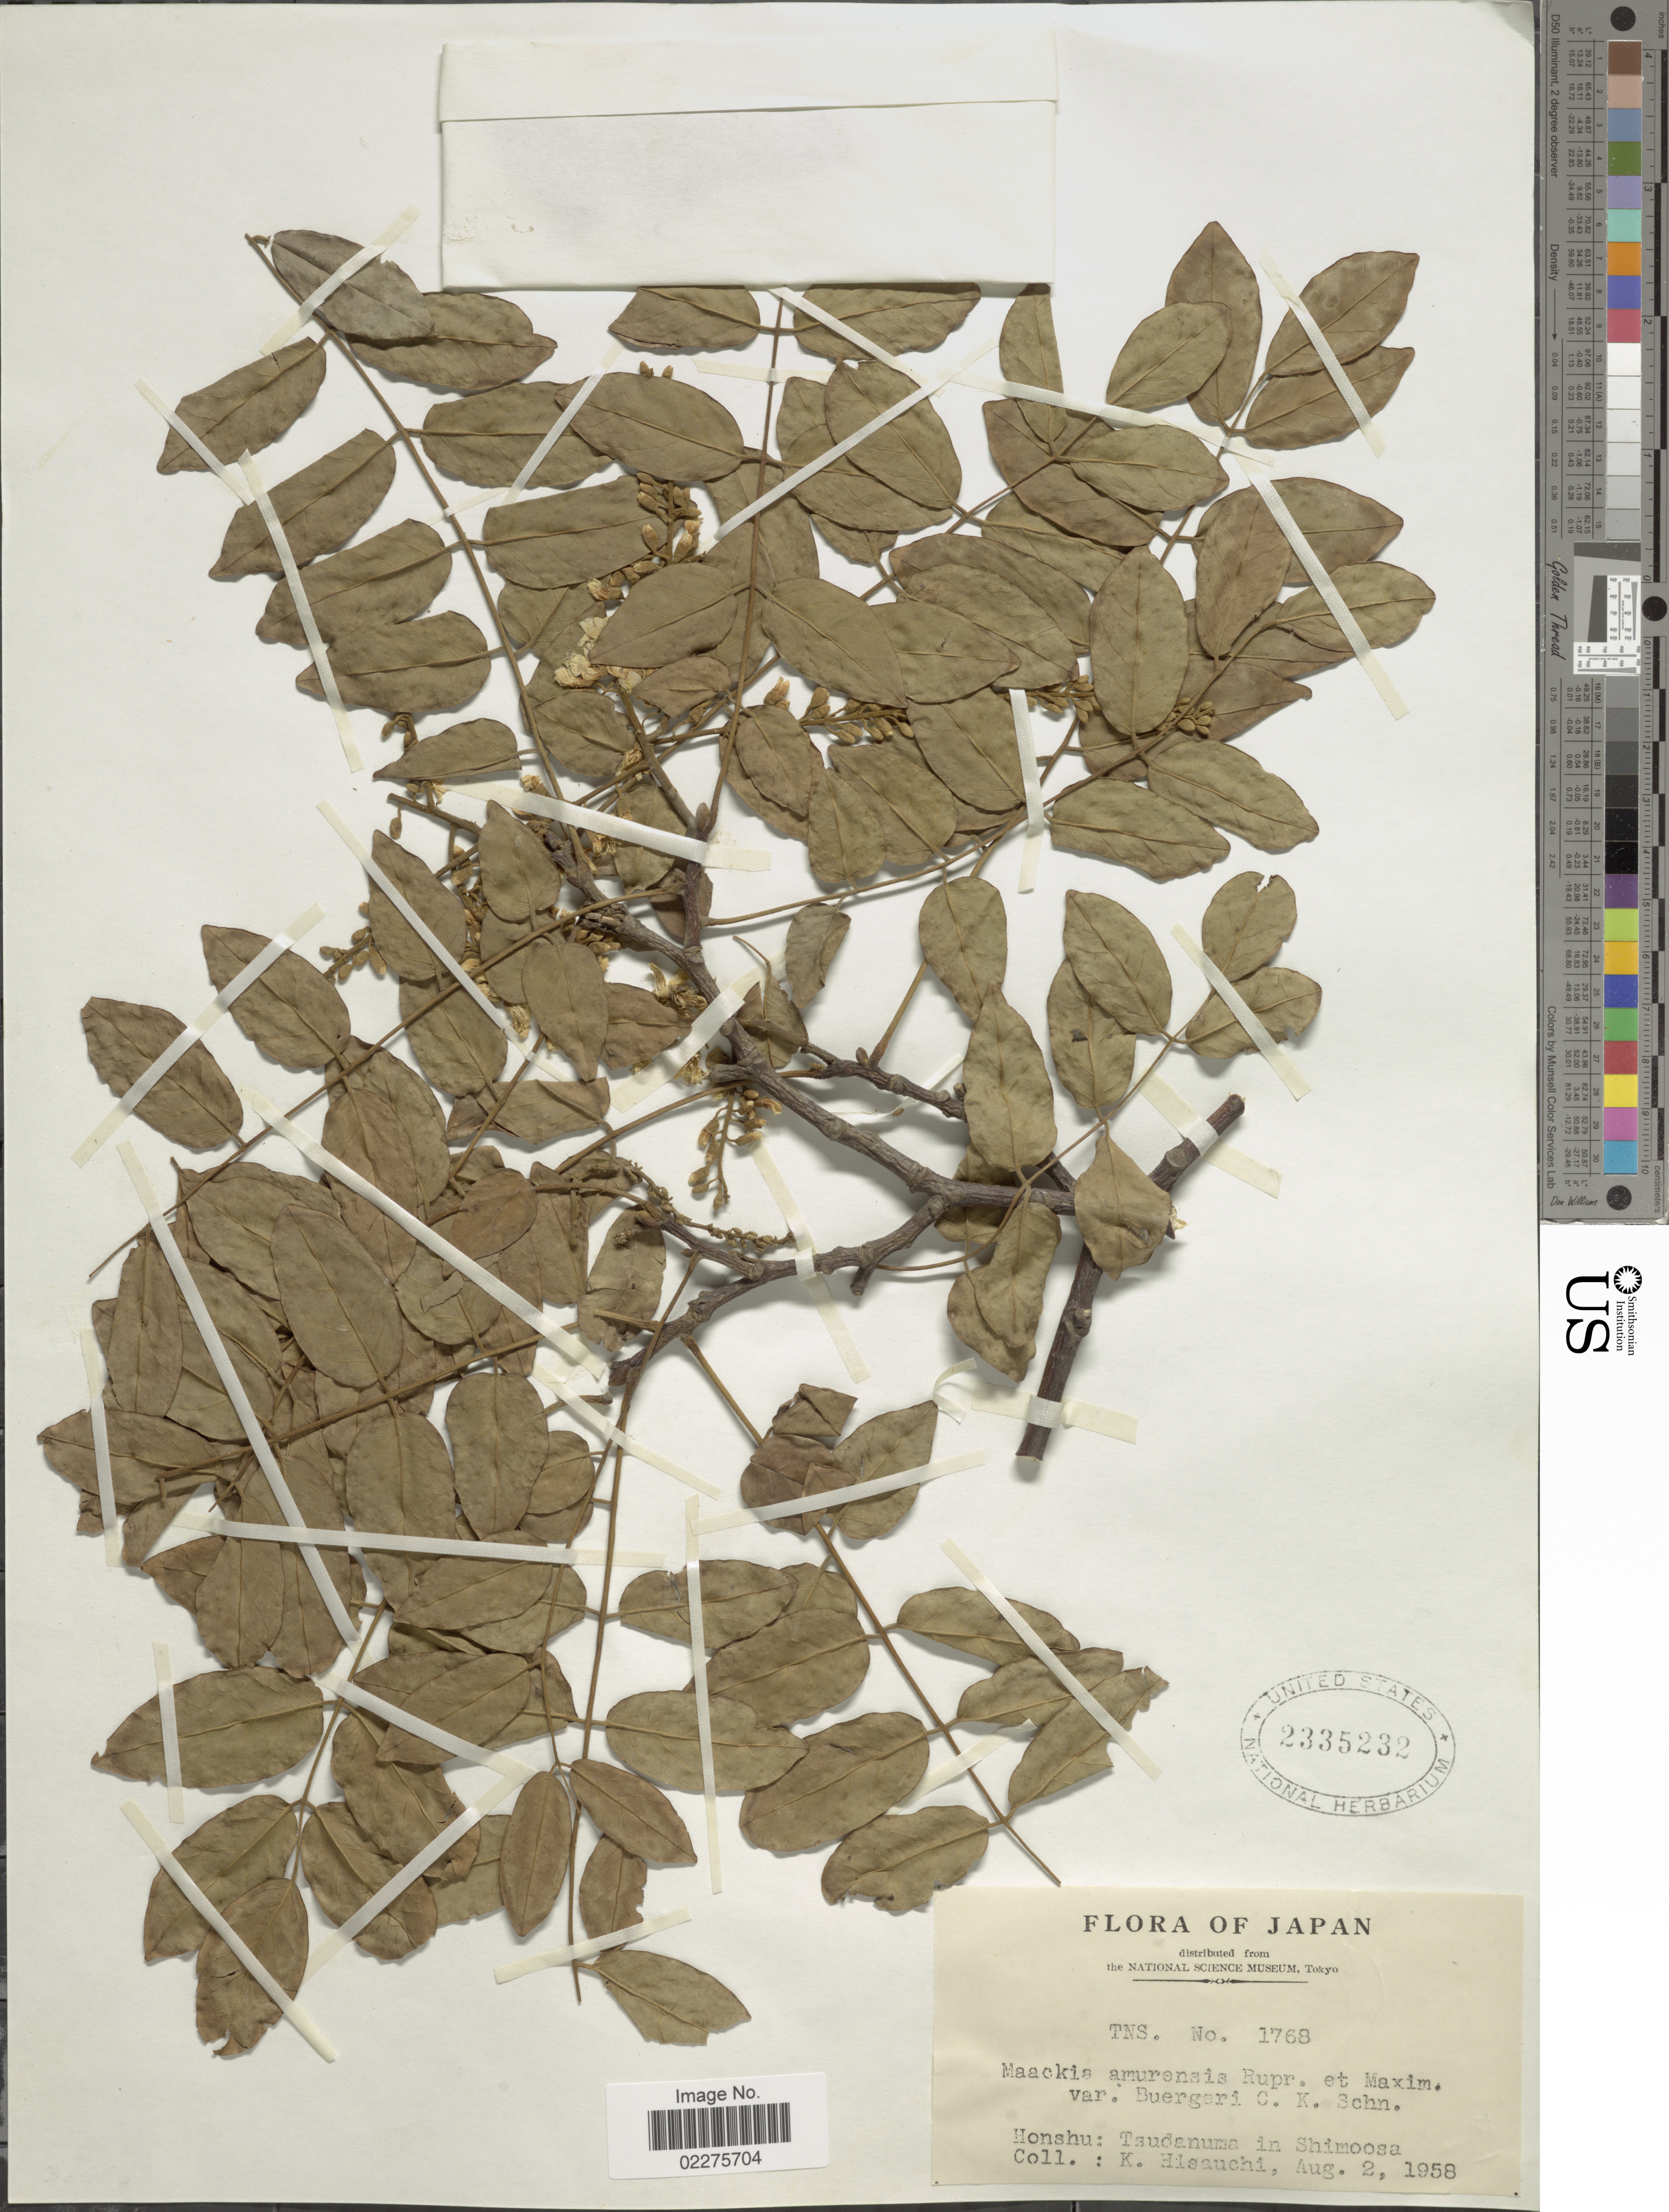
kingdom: Plantae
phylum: Tracheophyta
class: Magnoliopsida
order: Fabales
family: Fabaceae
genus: Maackia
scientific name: Maackia japonica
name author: Levings & Vincent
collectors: K. Hisauchi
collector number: TNS 1768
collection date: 1958-08-02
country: Japan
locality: Honshu: Tsudanuma in Shimoosa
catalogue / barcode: US 2335232